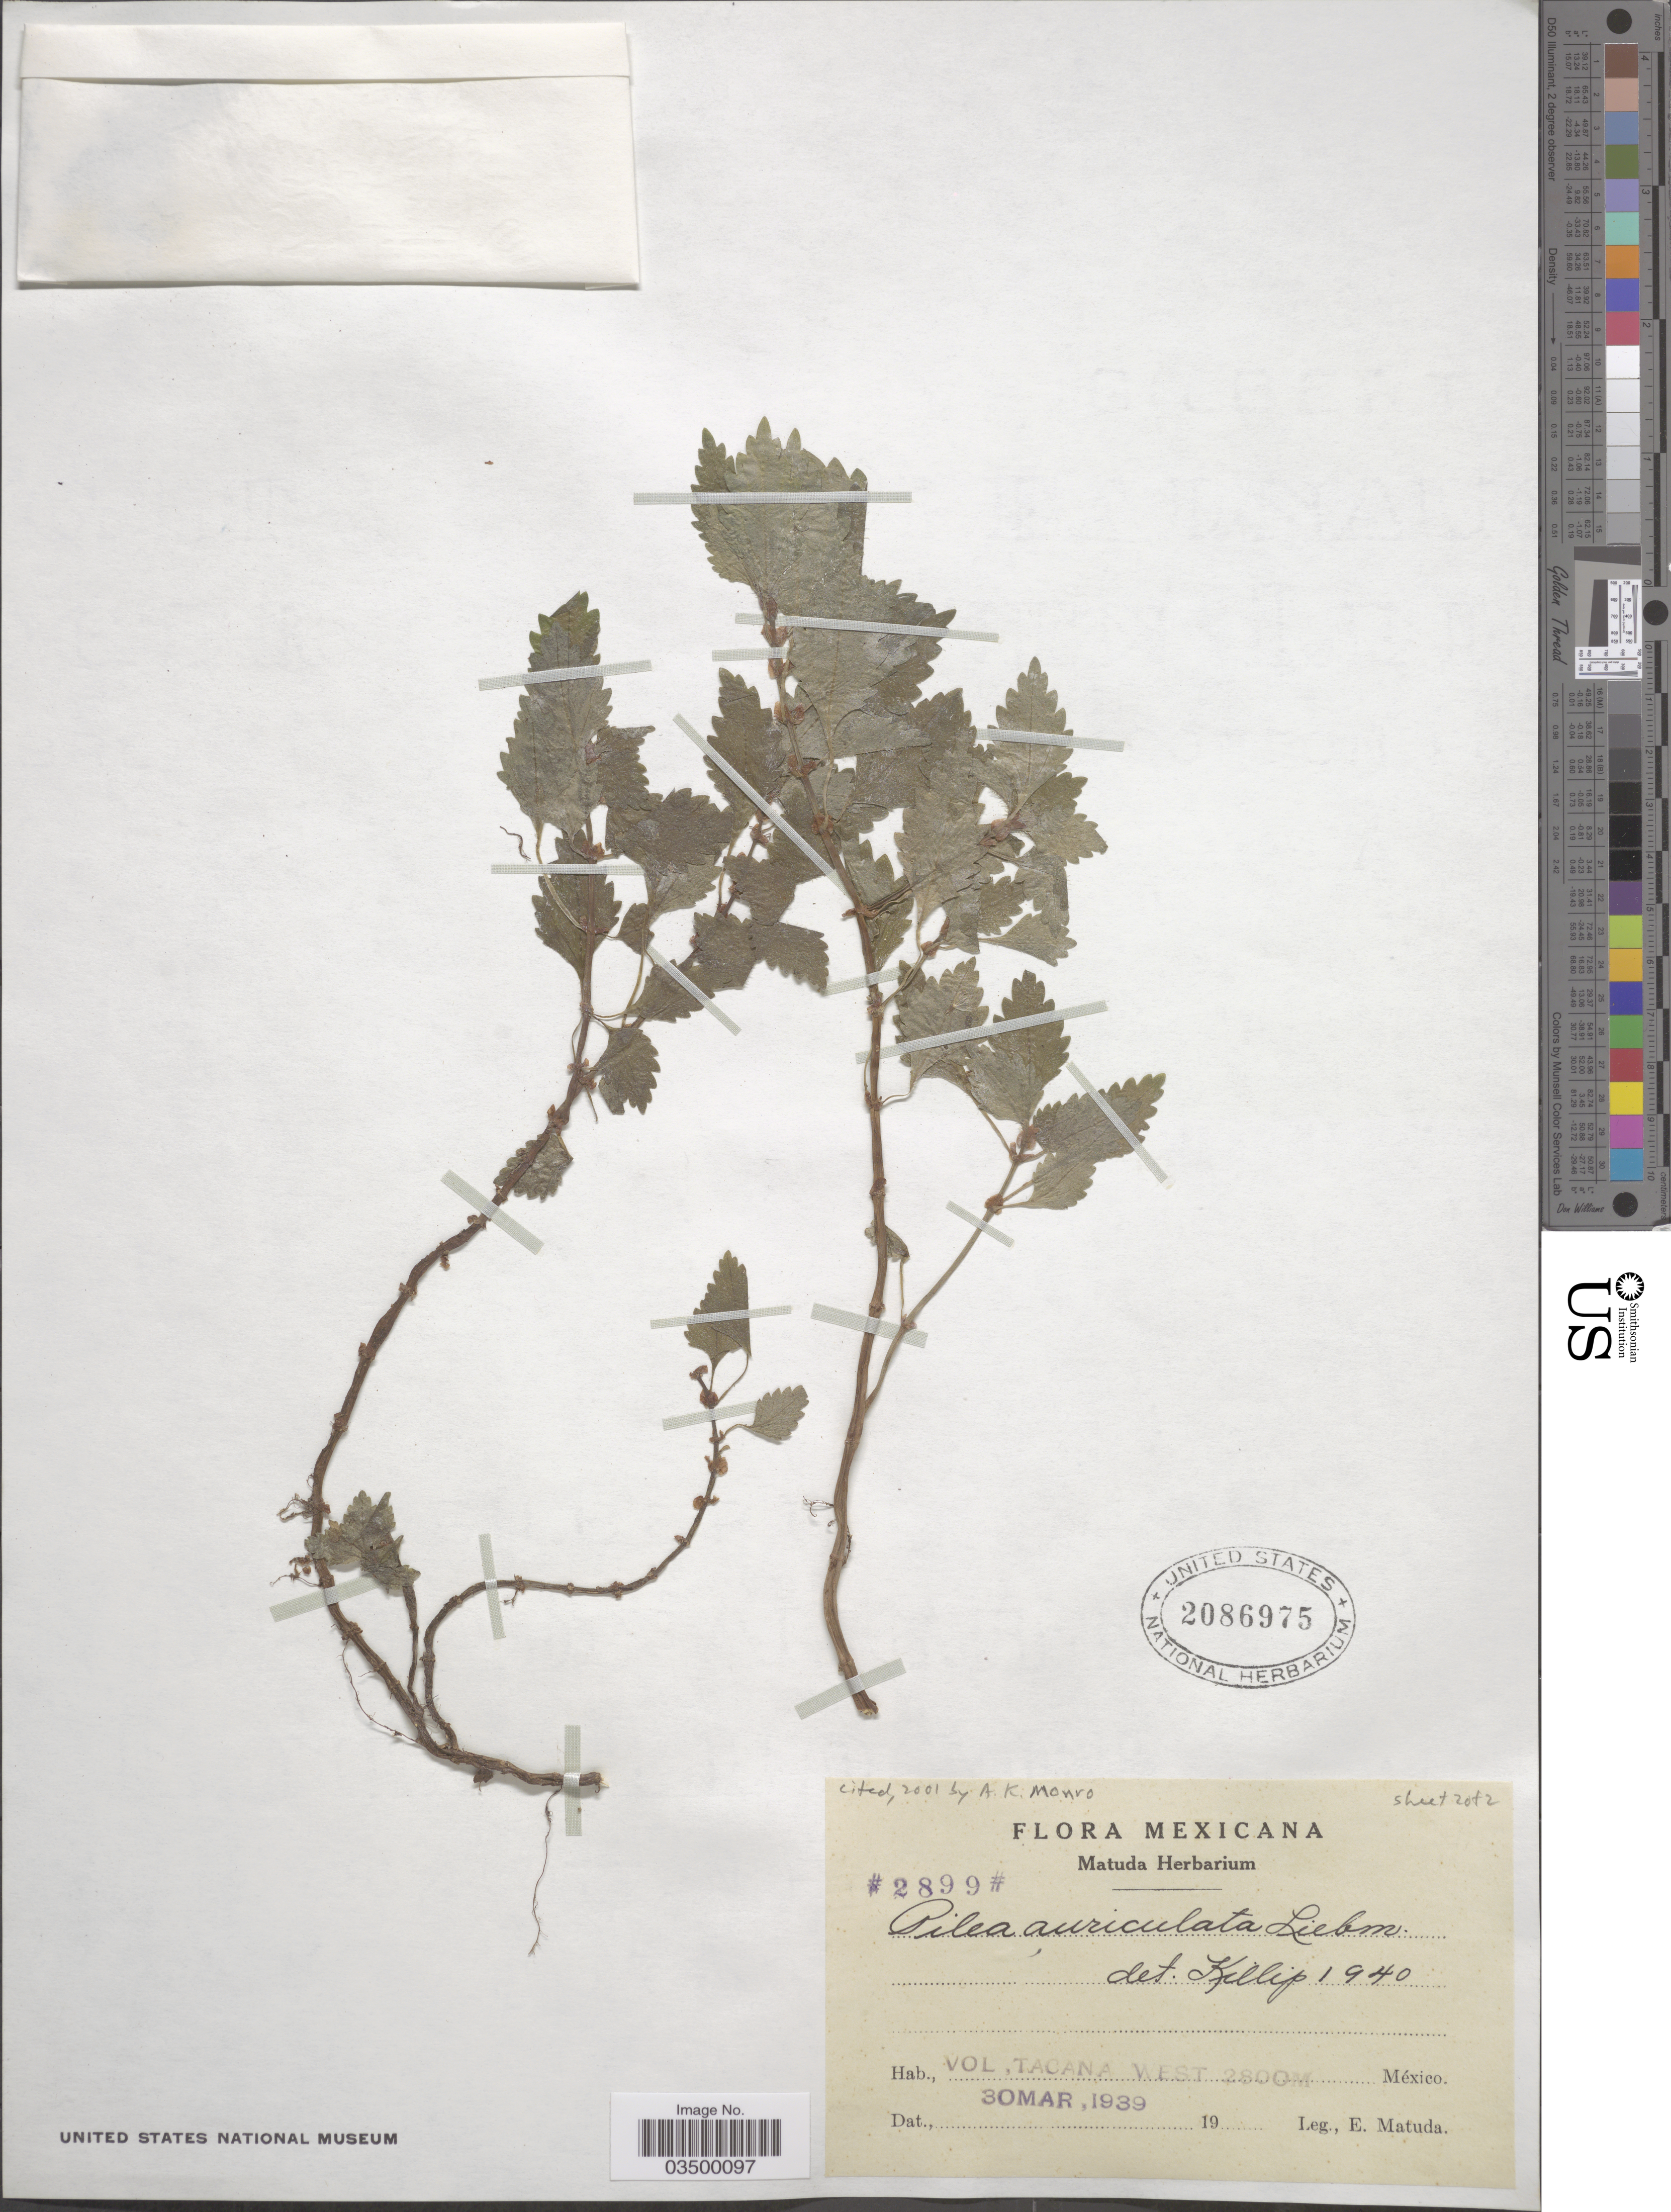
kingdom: Plantae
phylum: Tracheophyta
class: Magnoliopsida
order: Rosales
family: Urticaceae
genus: Pilea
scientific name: Pilea auriculata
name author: Liebm.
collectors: E. Matuda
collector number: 2899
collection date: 1939-03-30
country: Mexico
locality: Vol. Tacana West.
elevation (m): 2800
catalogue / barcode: US 2086975